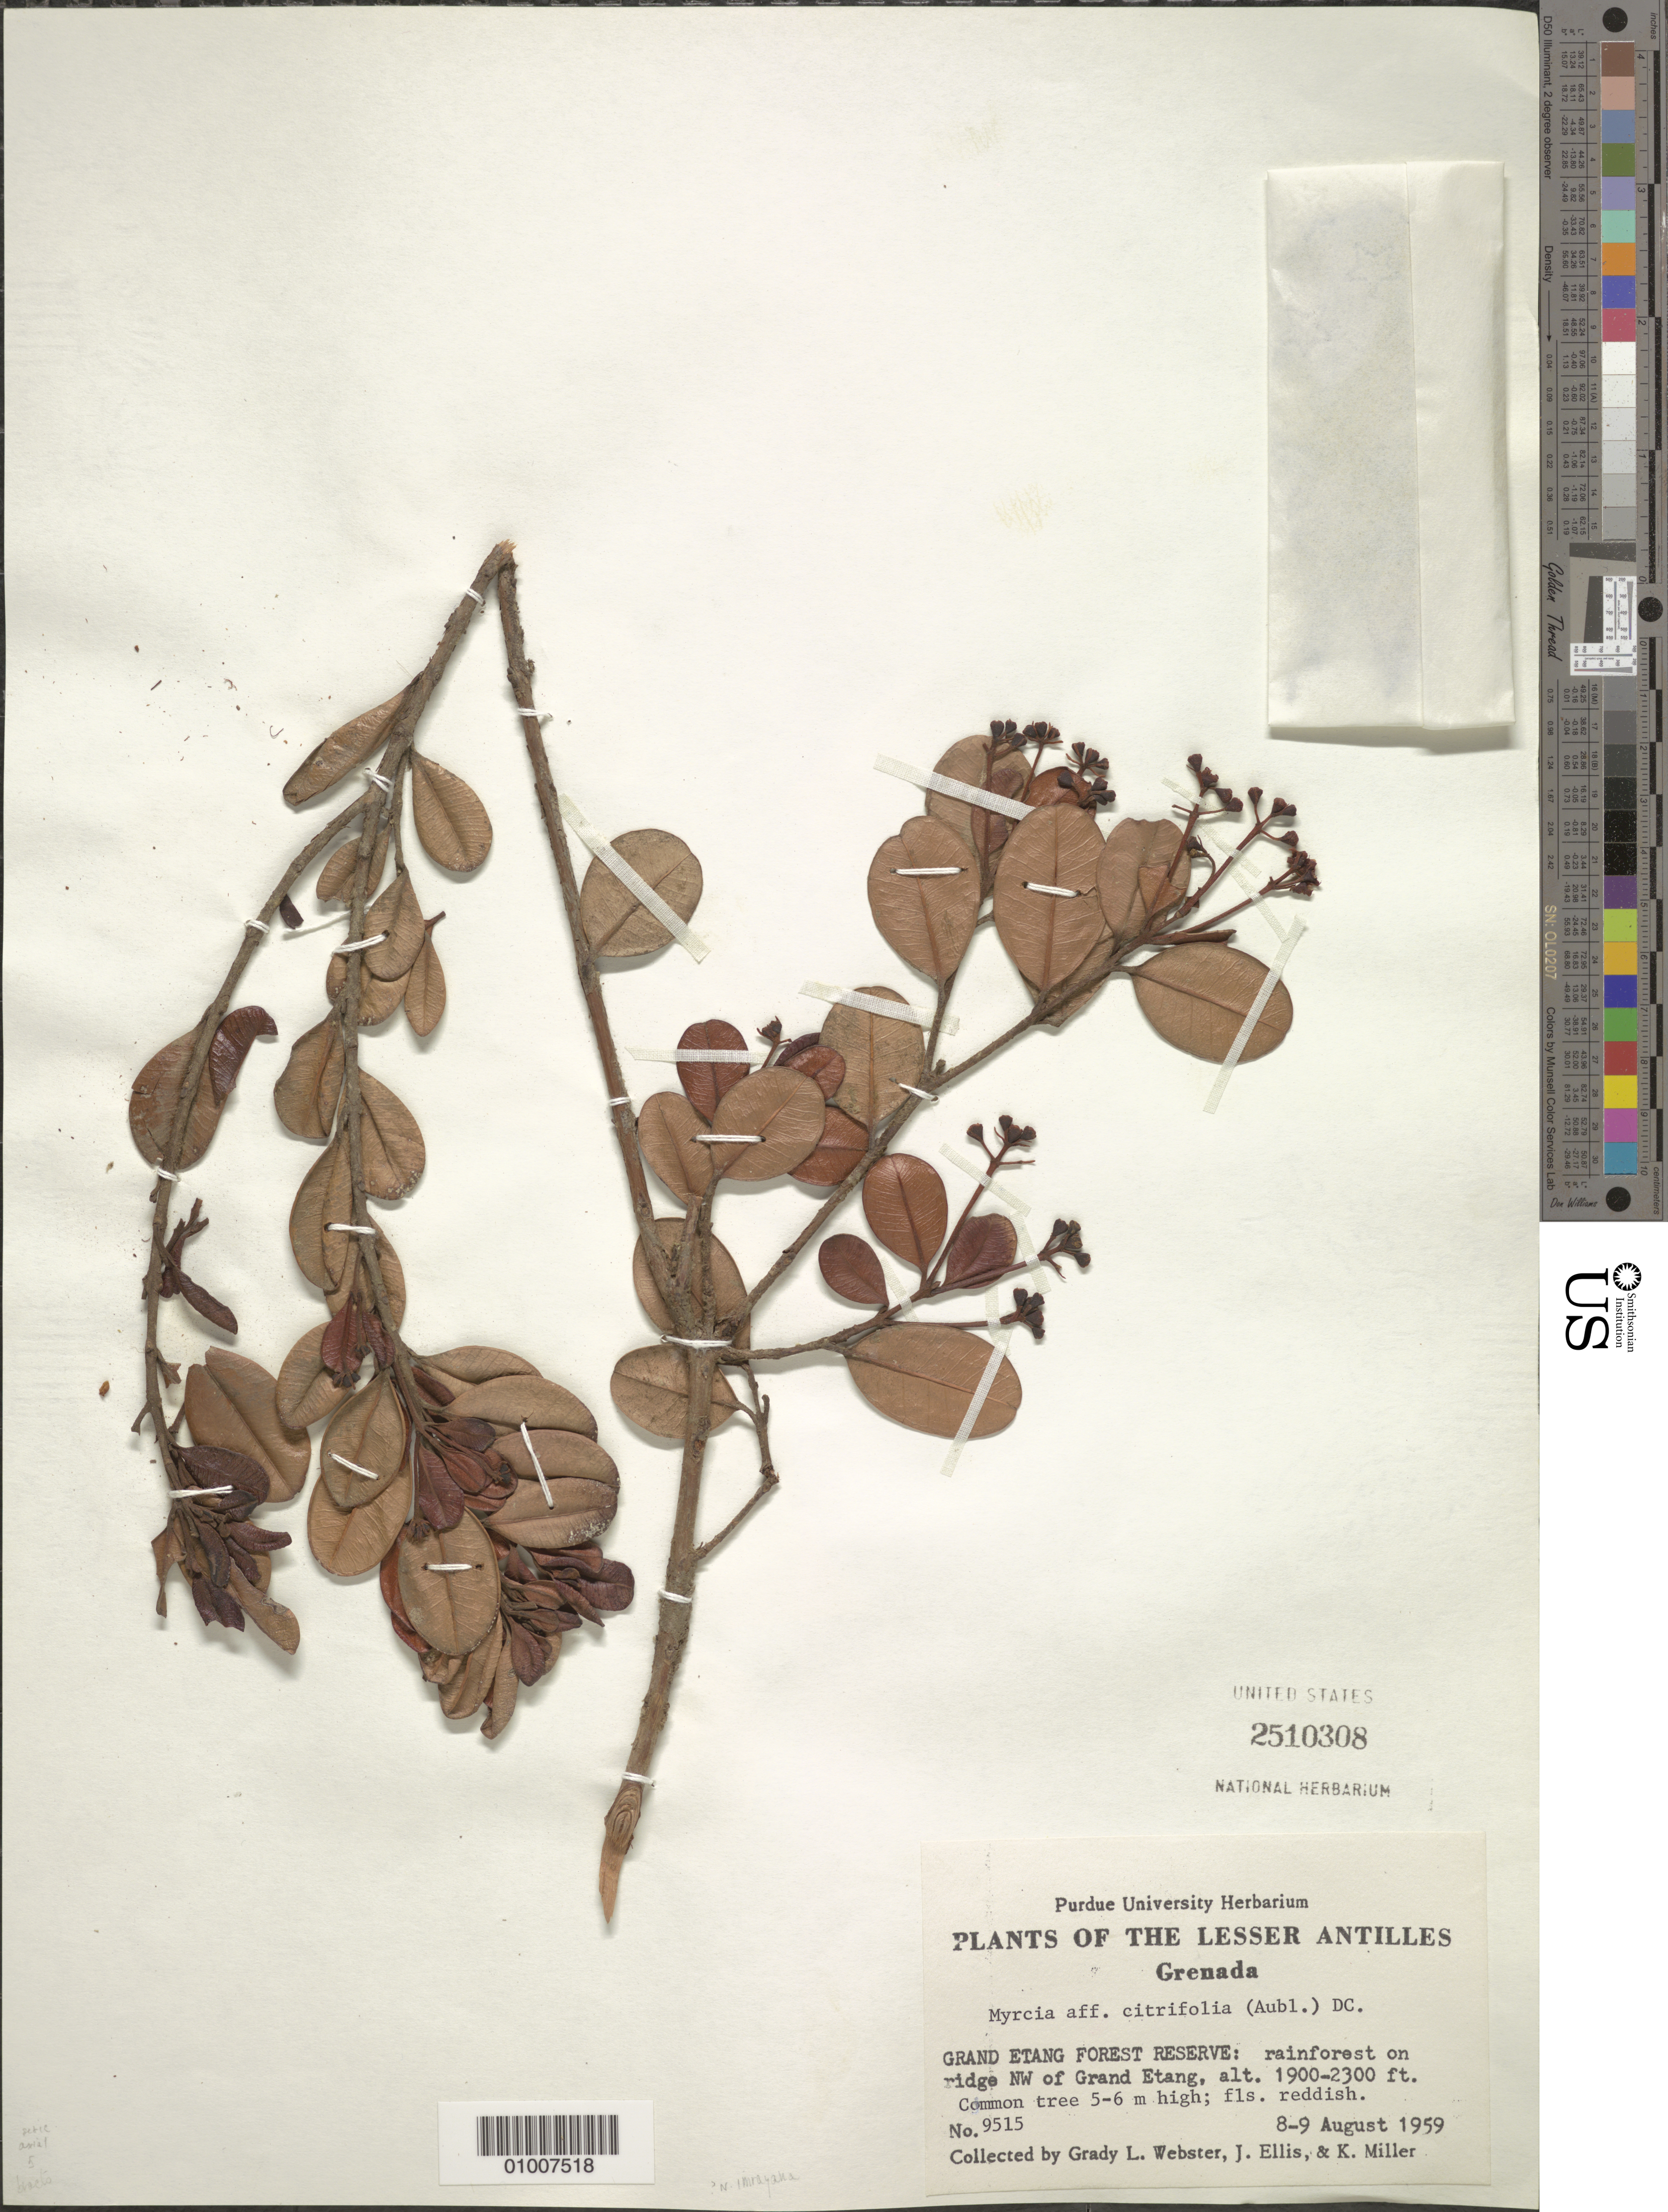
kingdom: Plantae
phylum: Tracheophyta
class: Magnoliopsida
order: Myrtales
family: Myrtaceae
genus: Myrcia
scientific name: Myrcia citrifolia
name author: (Aubl.) Urb.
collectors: G. L. Webster, J. Ellis & K. Miller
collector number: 9515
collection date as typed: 08 Aug 1959 to 09 Aug 1959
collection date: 1959-08-08/1959-08-09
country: Grenada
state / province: Saint Andrew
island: Grenada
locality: Grand Etang Forest Reserve, on ridge NW of Grand Etang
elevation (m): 579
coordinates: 0 N, 0 E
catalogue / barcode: US 2510308